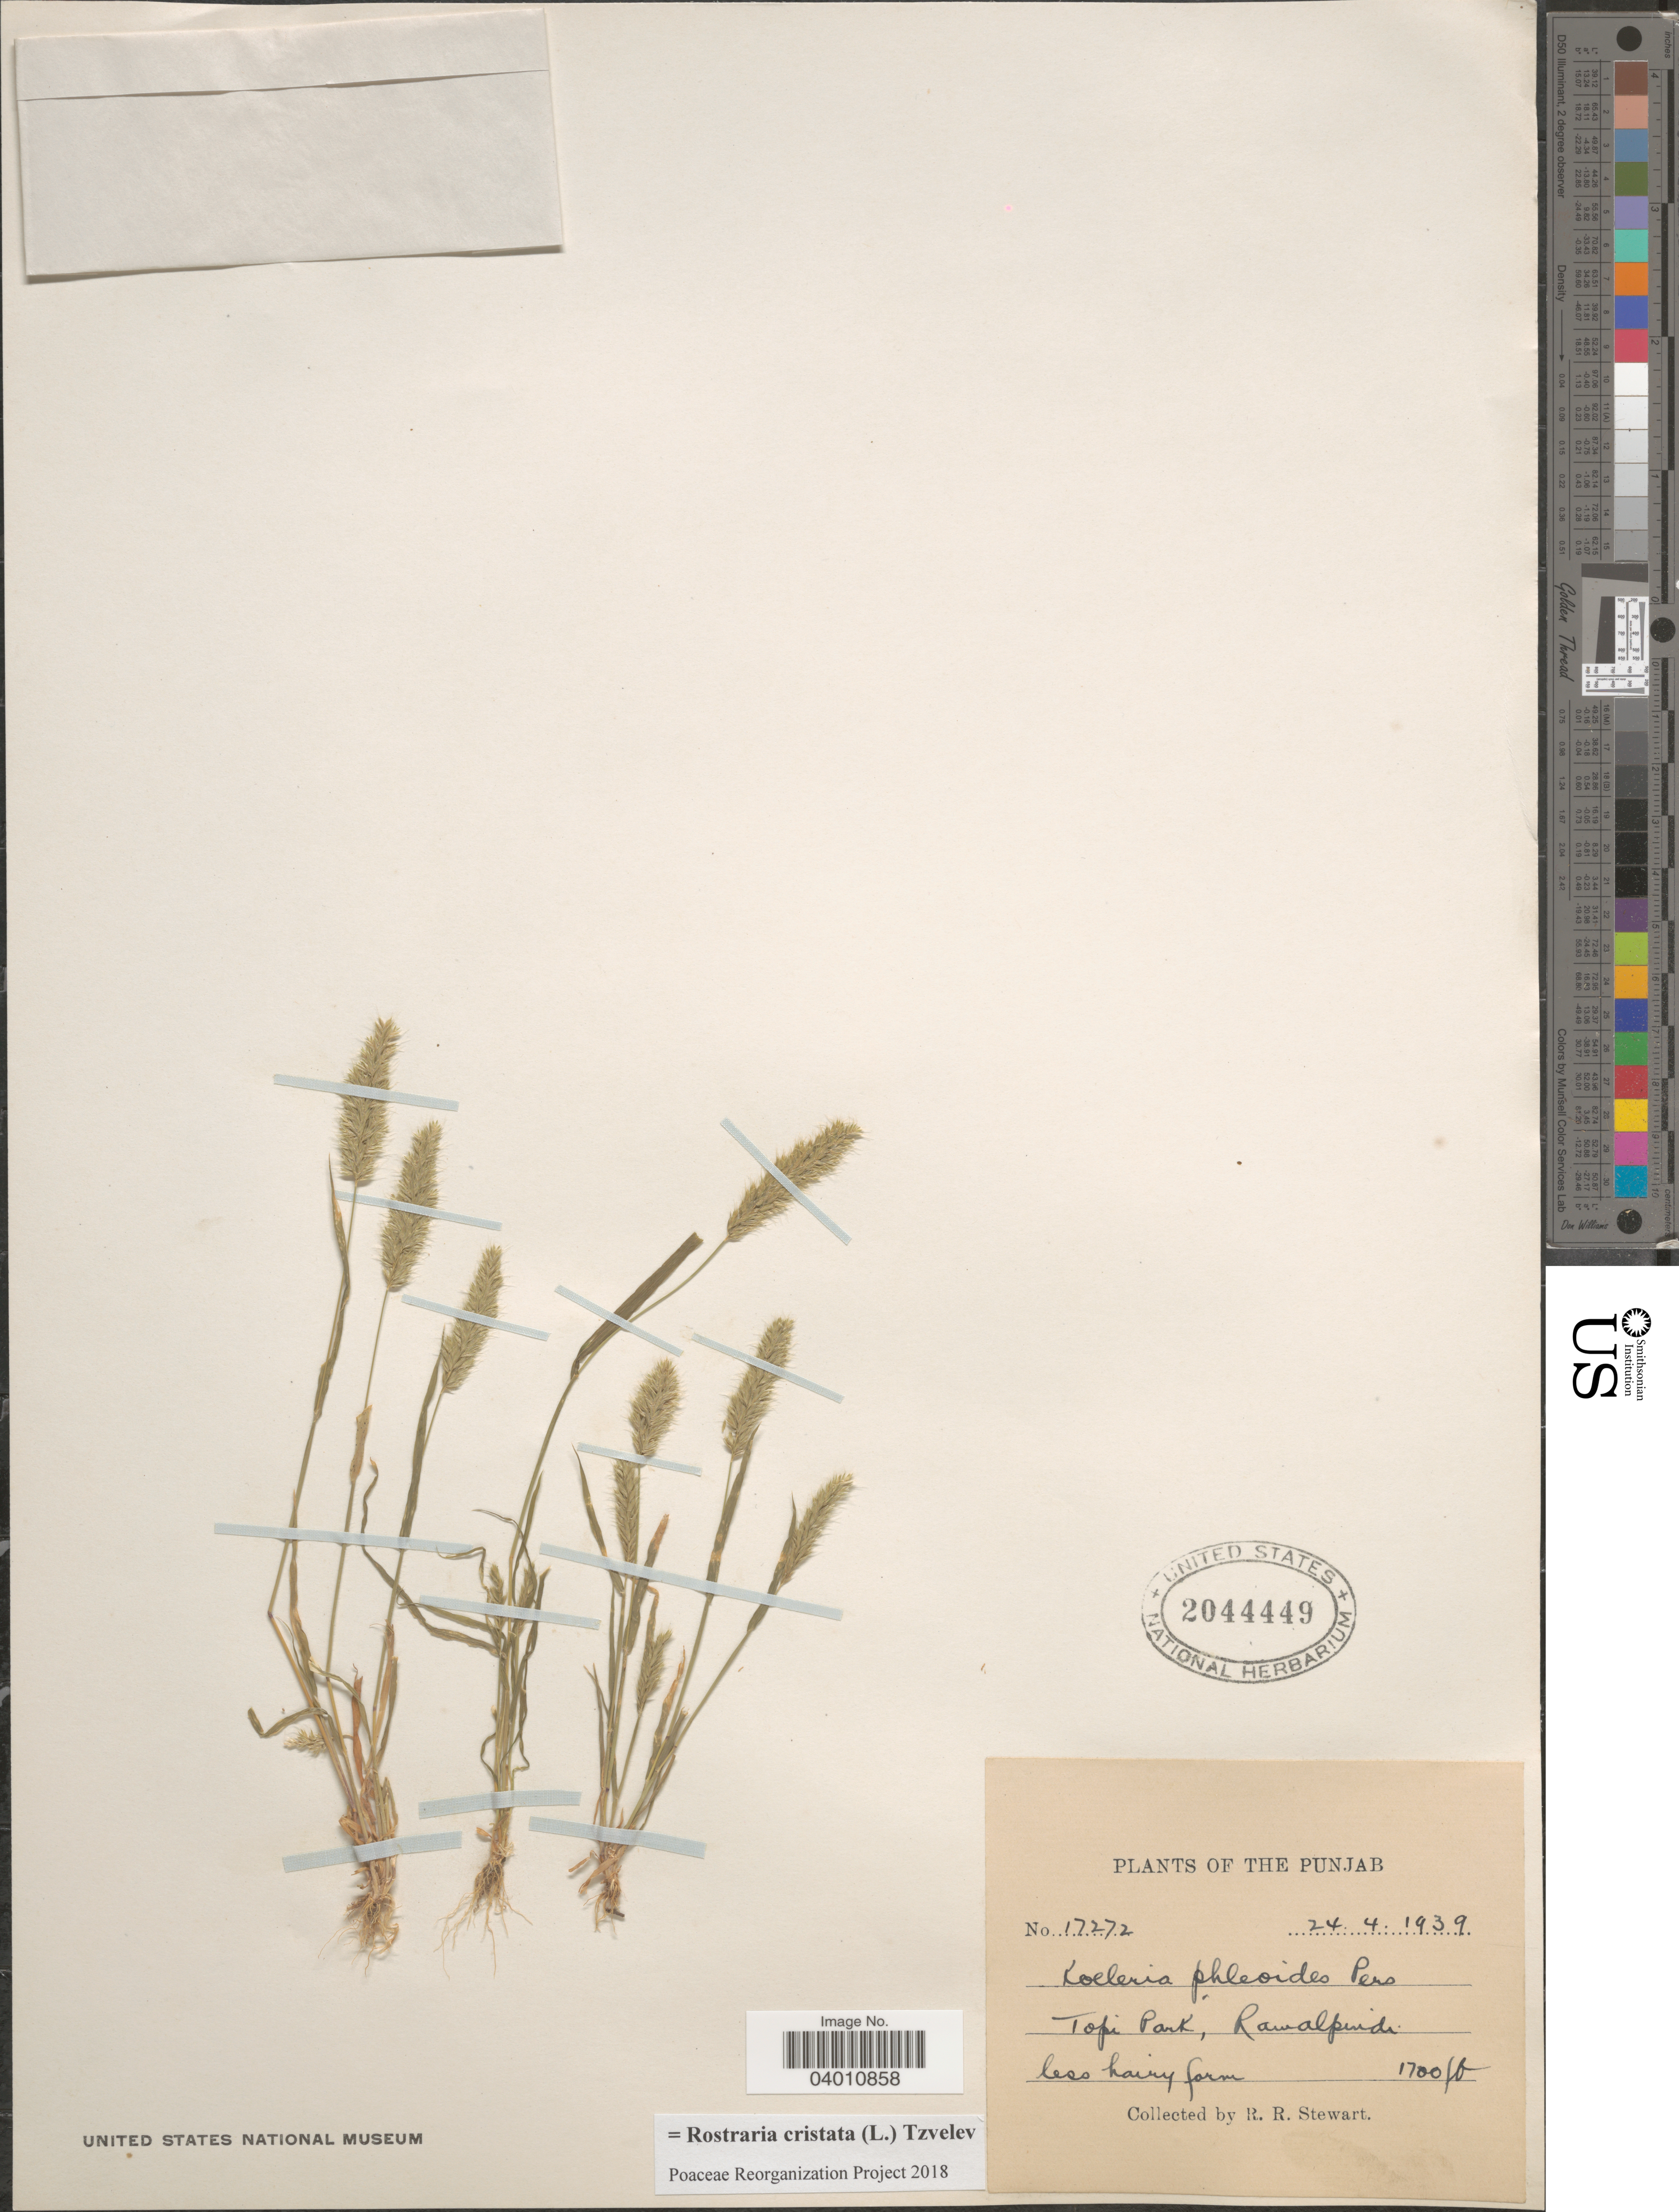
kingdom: Plantae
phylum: Tracheophyta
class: Liliopsida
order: Poales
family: Poaceae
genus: Rostraria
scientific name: Rostraria cristata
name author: (L.) Tzvelev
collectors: R. Stewart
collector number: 17272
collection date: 1939-04-24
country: Pakistan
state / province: Punjab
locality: Topi Park, Rawalpindi.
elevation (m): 518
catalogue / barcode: US 2044449